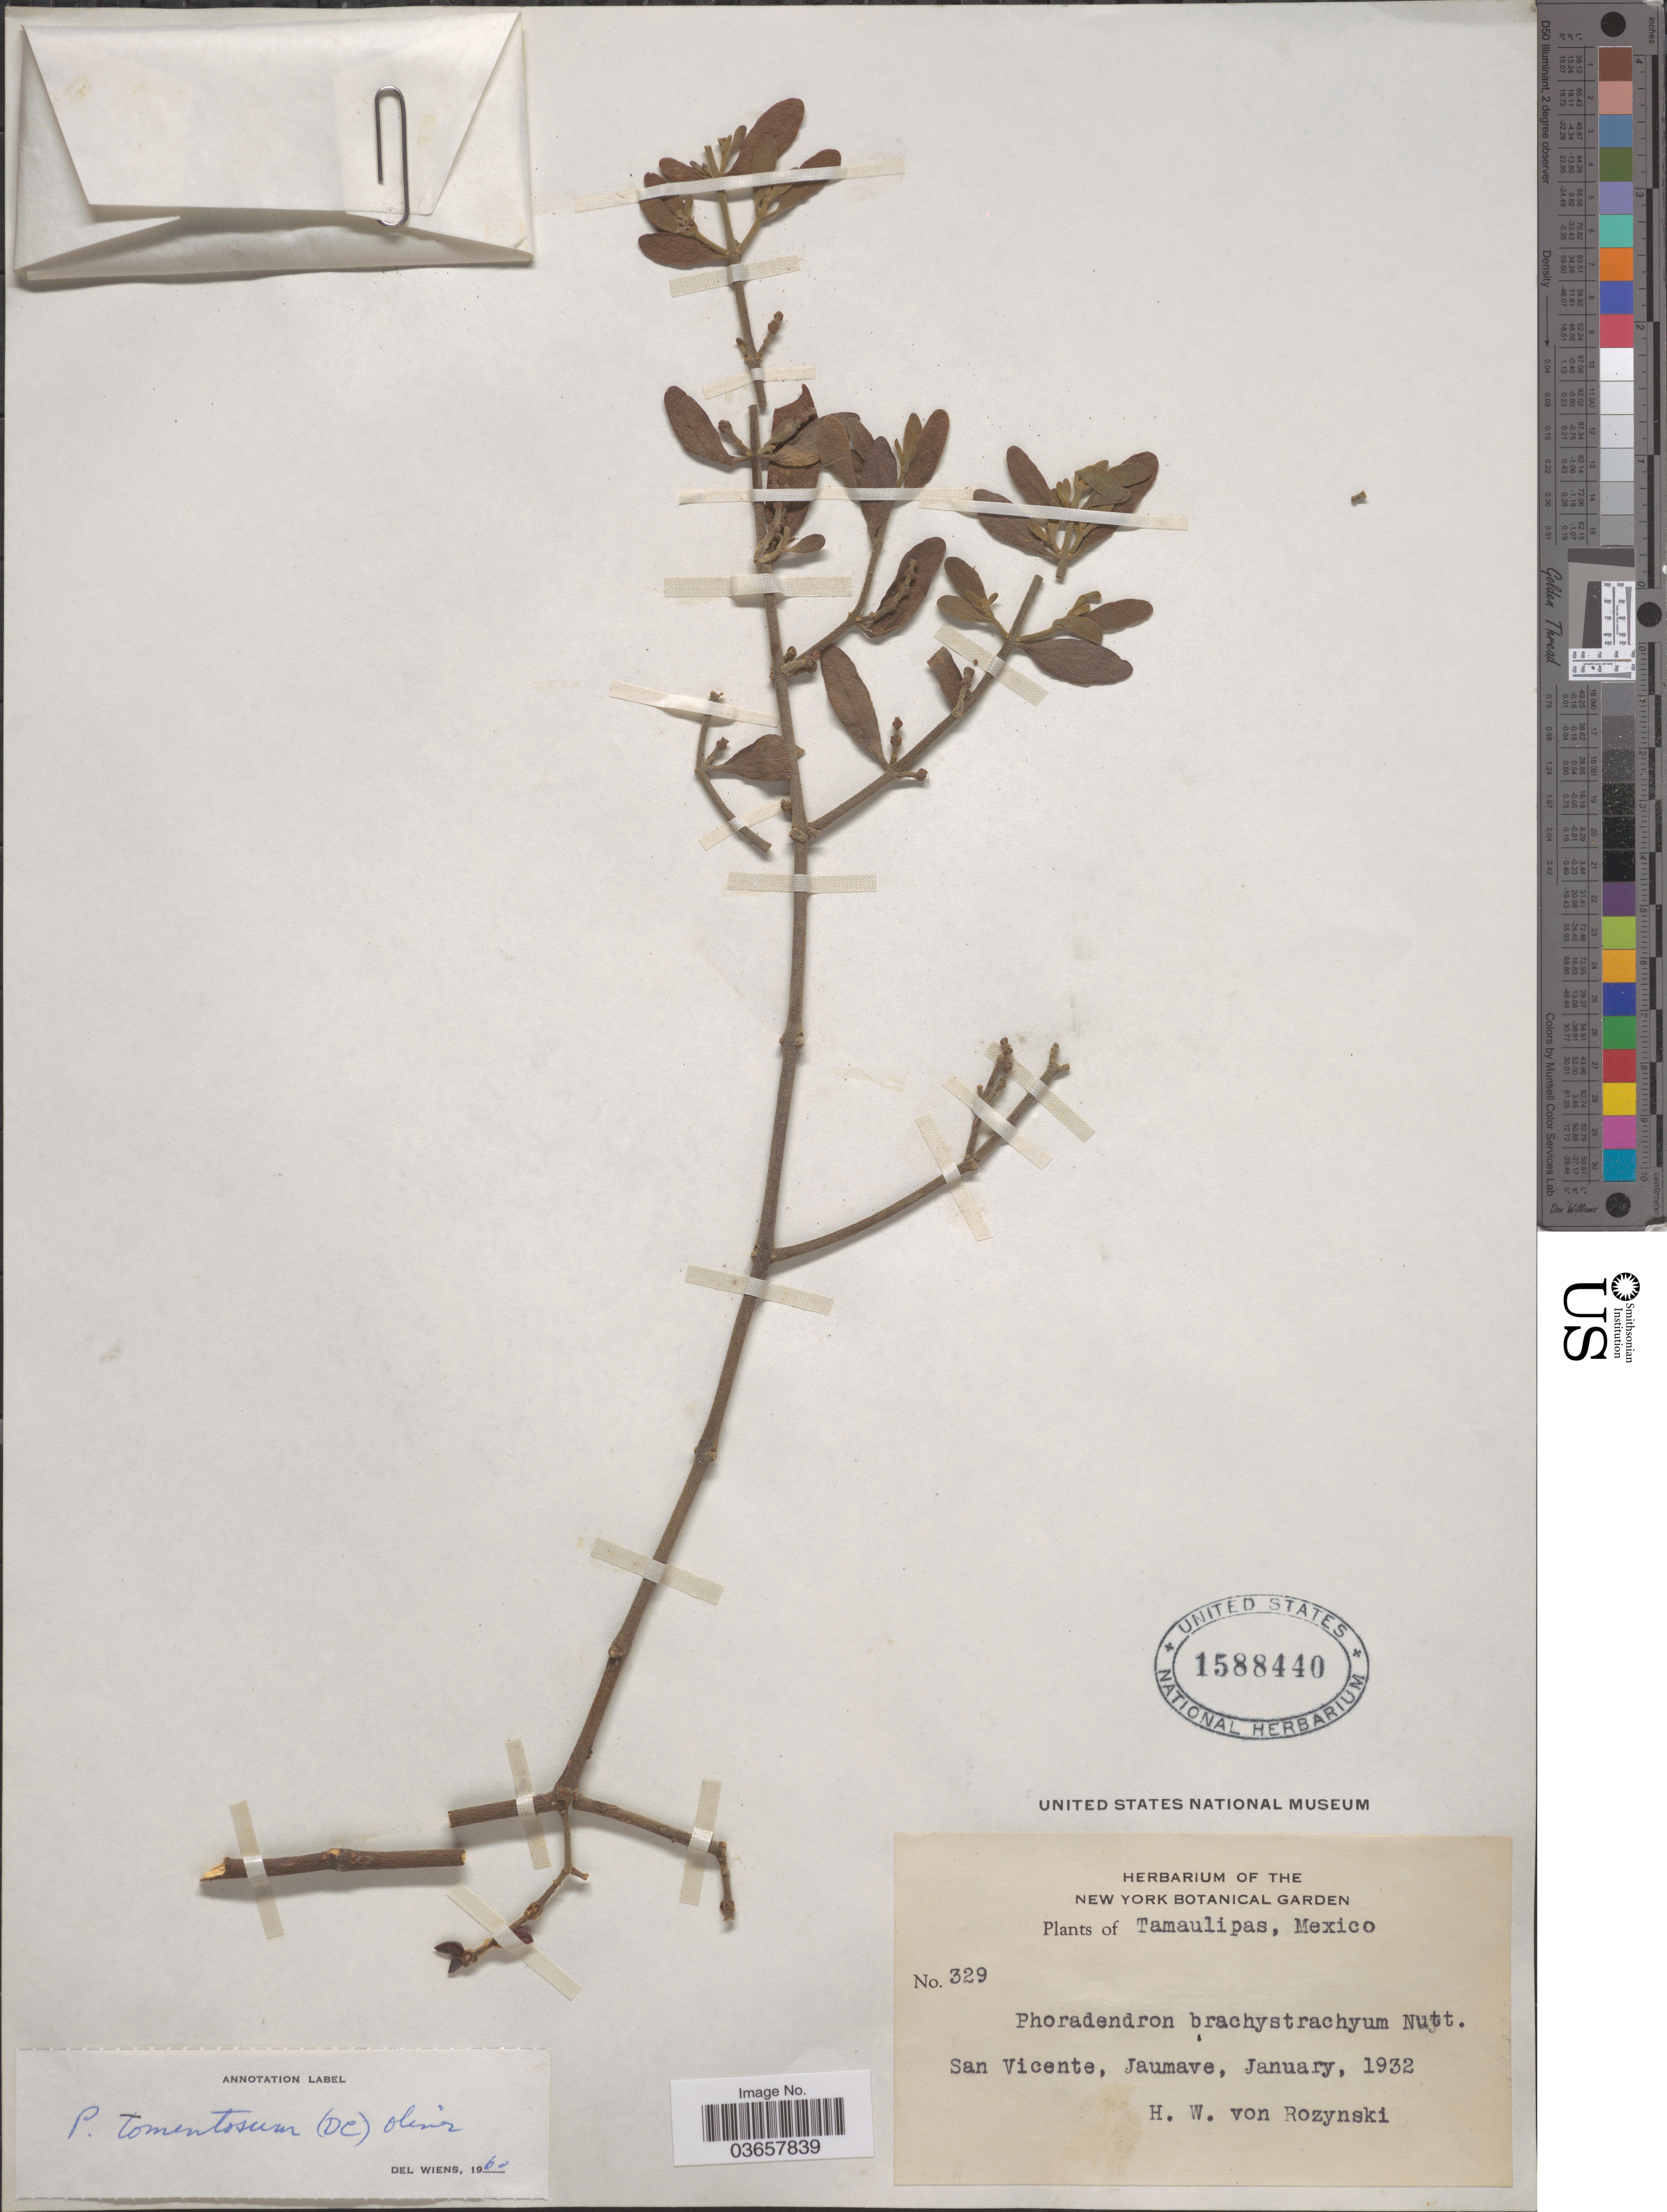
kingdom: Plantae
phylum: Tracheophyta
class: Magnoliopsida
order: Santalales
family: Viscaceae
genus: Phoradendron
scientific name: Phoradendron tomentosum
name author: DC.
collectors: Rozynski, H. W. von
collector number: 329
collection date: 1932-01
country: Mexico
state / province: Tamaulipas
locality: San Vicente, Jaumave.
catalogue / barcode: US 1588440